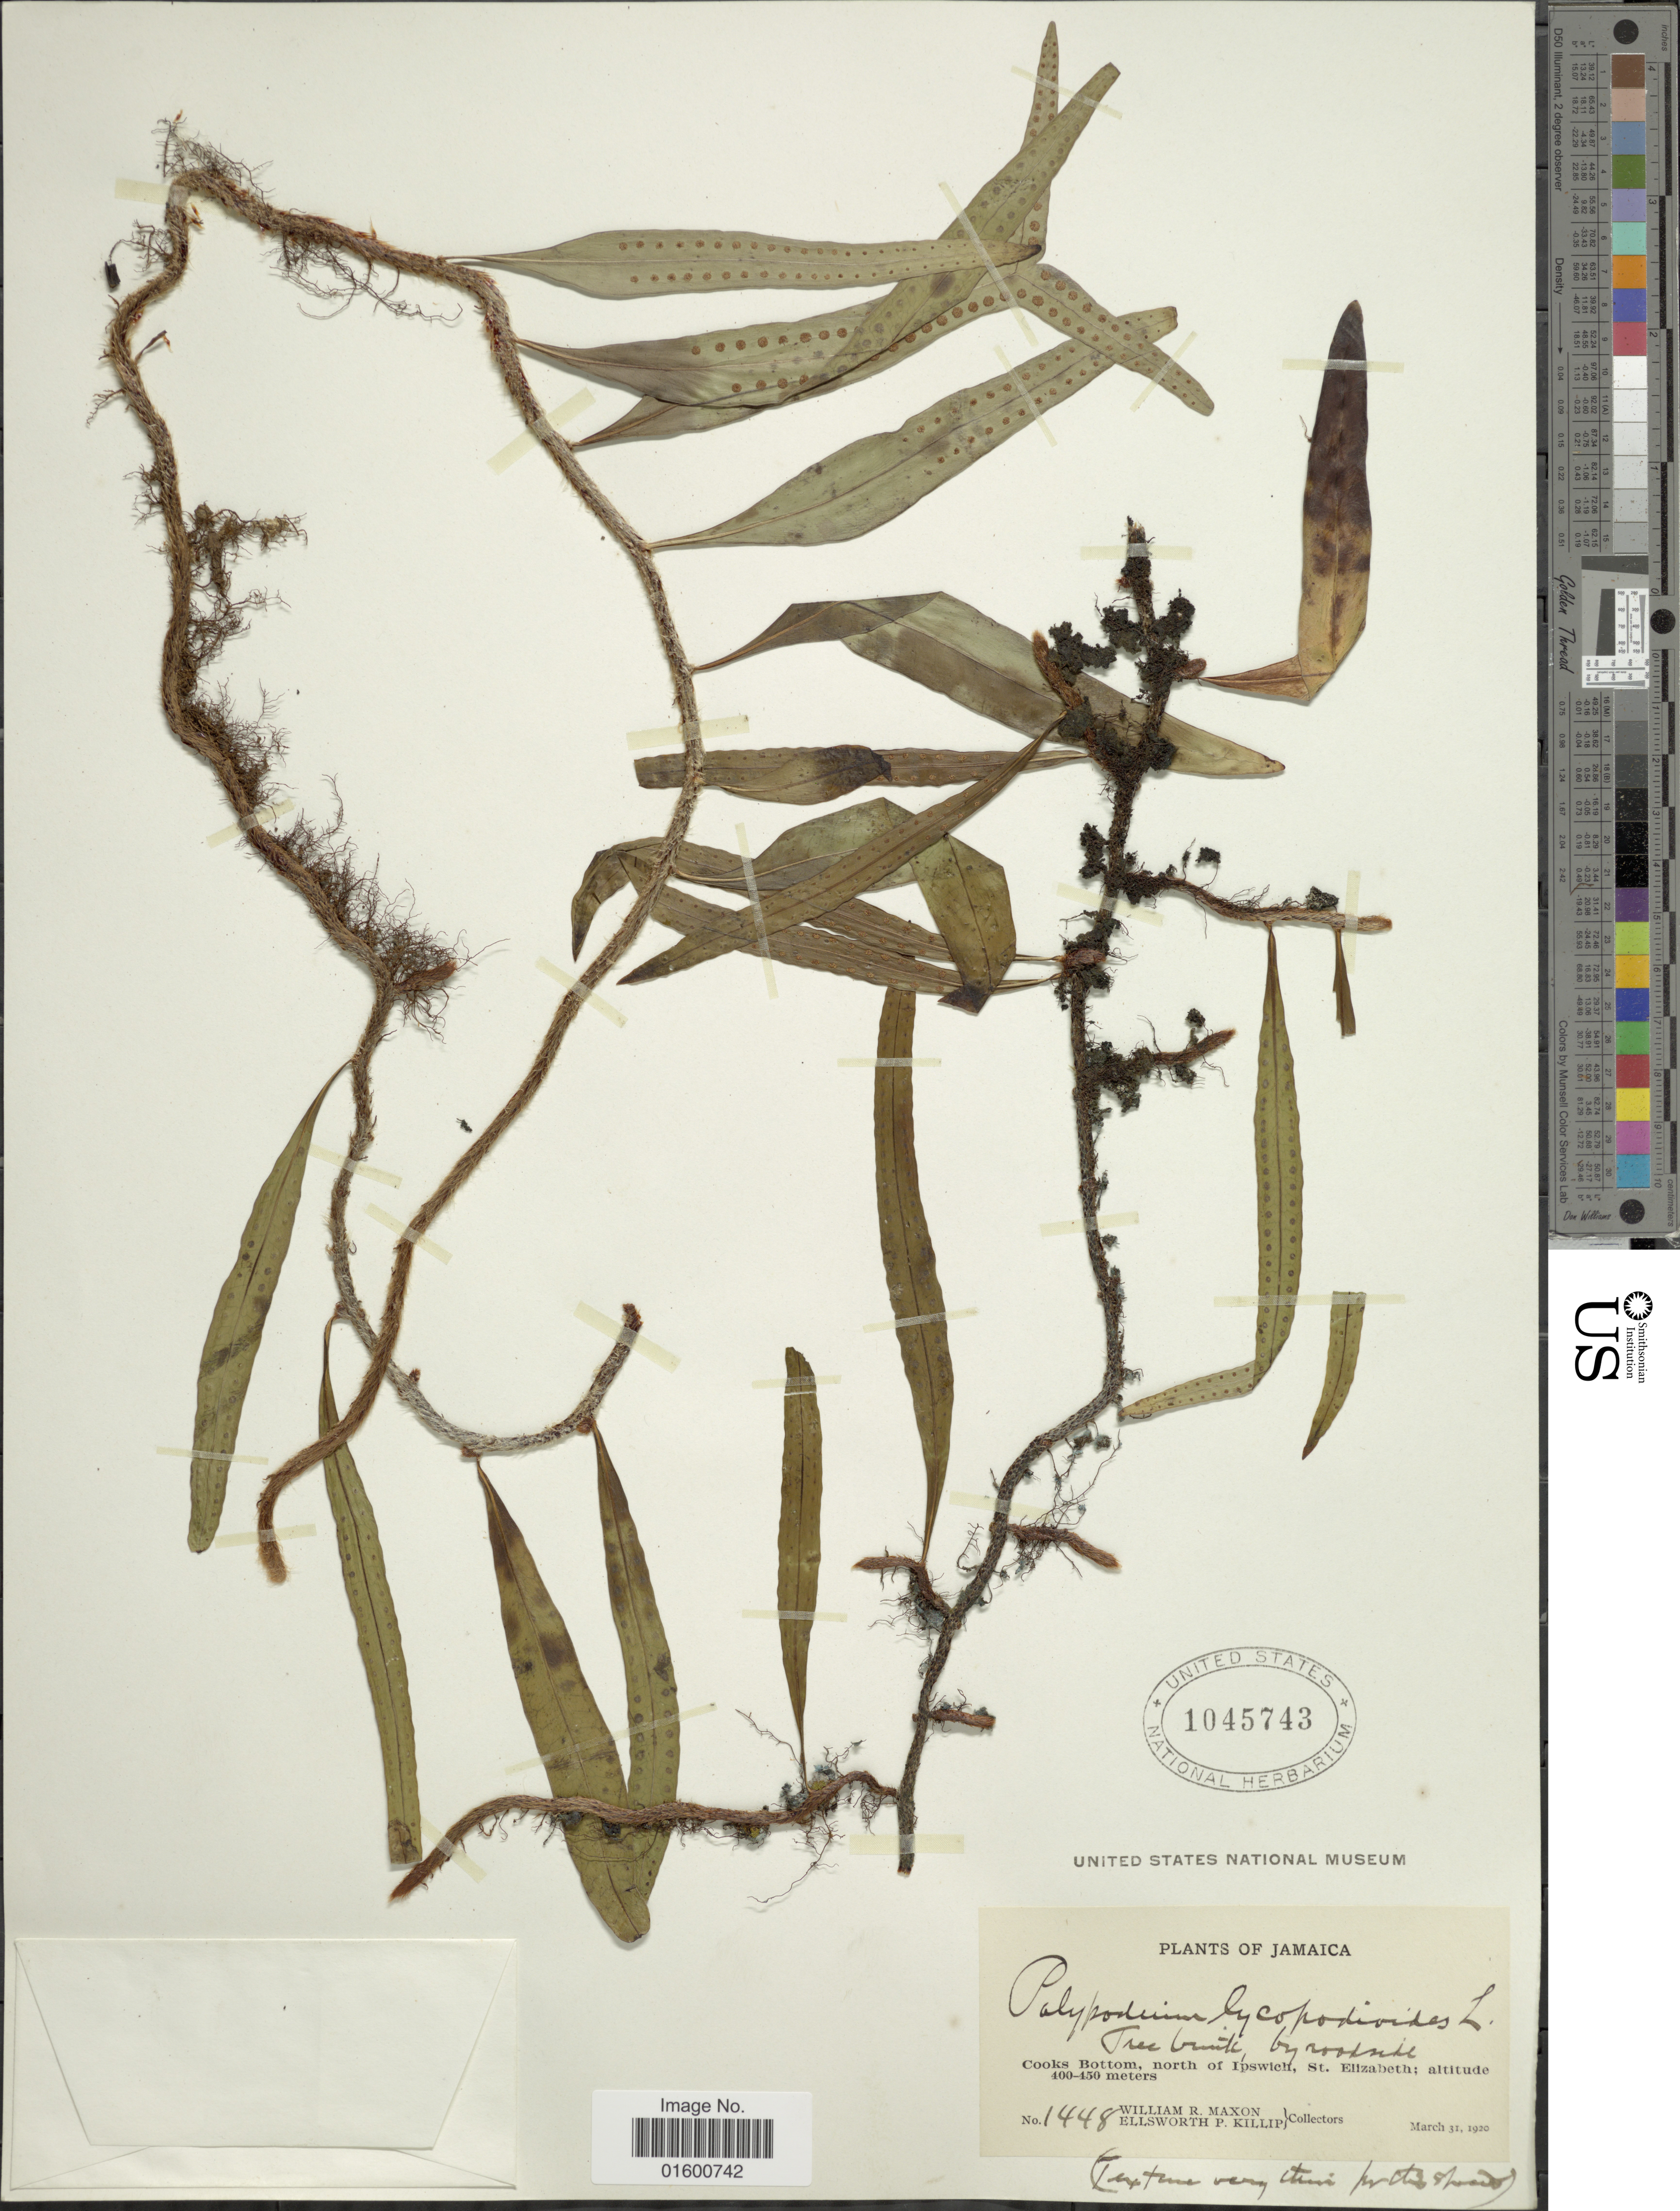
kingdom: Plantae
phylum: Tracheophyta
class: Polypodiopsida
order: Polypodiales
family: Polypodiaceae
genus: Microgramma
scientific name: Microgramma lycopodioides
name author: (L.) Copel.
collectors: W. R. Maxon & E. P. Killip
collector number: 1448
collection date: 1920-03-31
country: Jamaica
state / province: Saint Elizabeth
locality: Cooks Bottom, north of Ispwich, St. Elizabeth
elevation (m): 400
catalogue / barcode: US 1045743